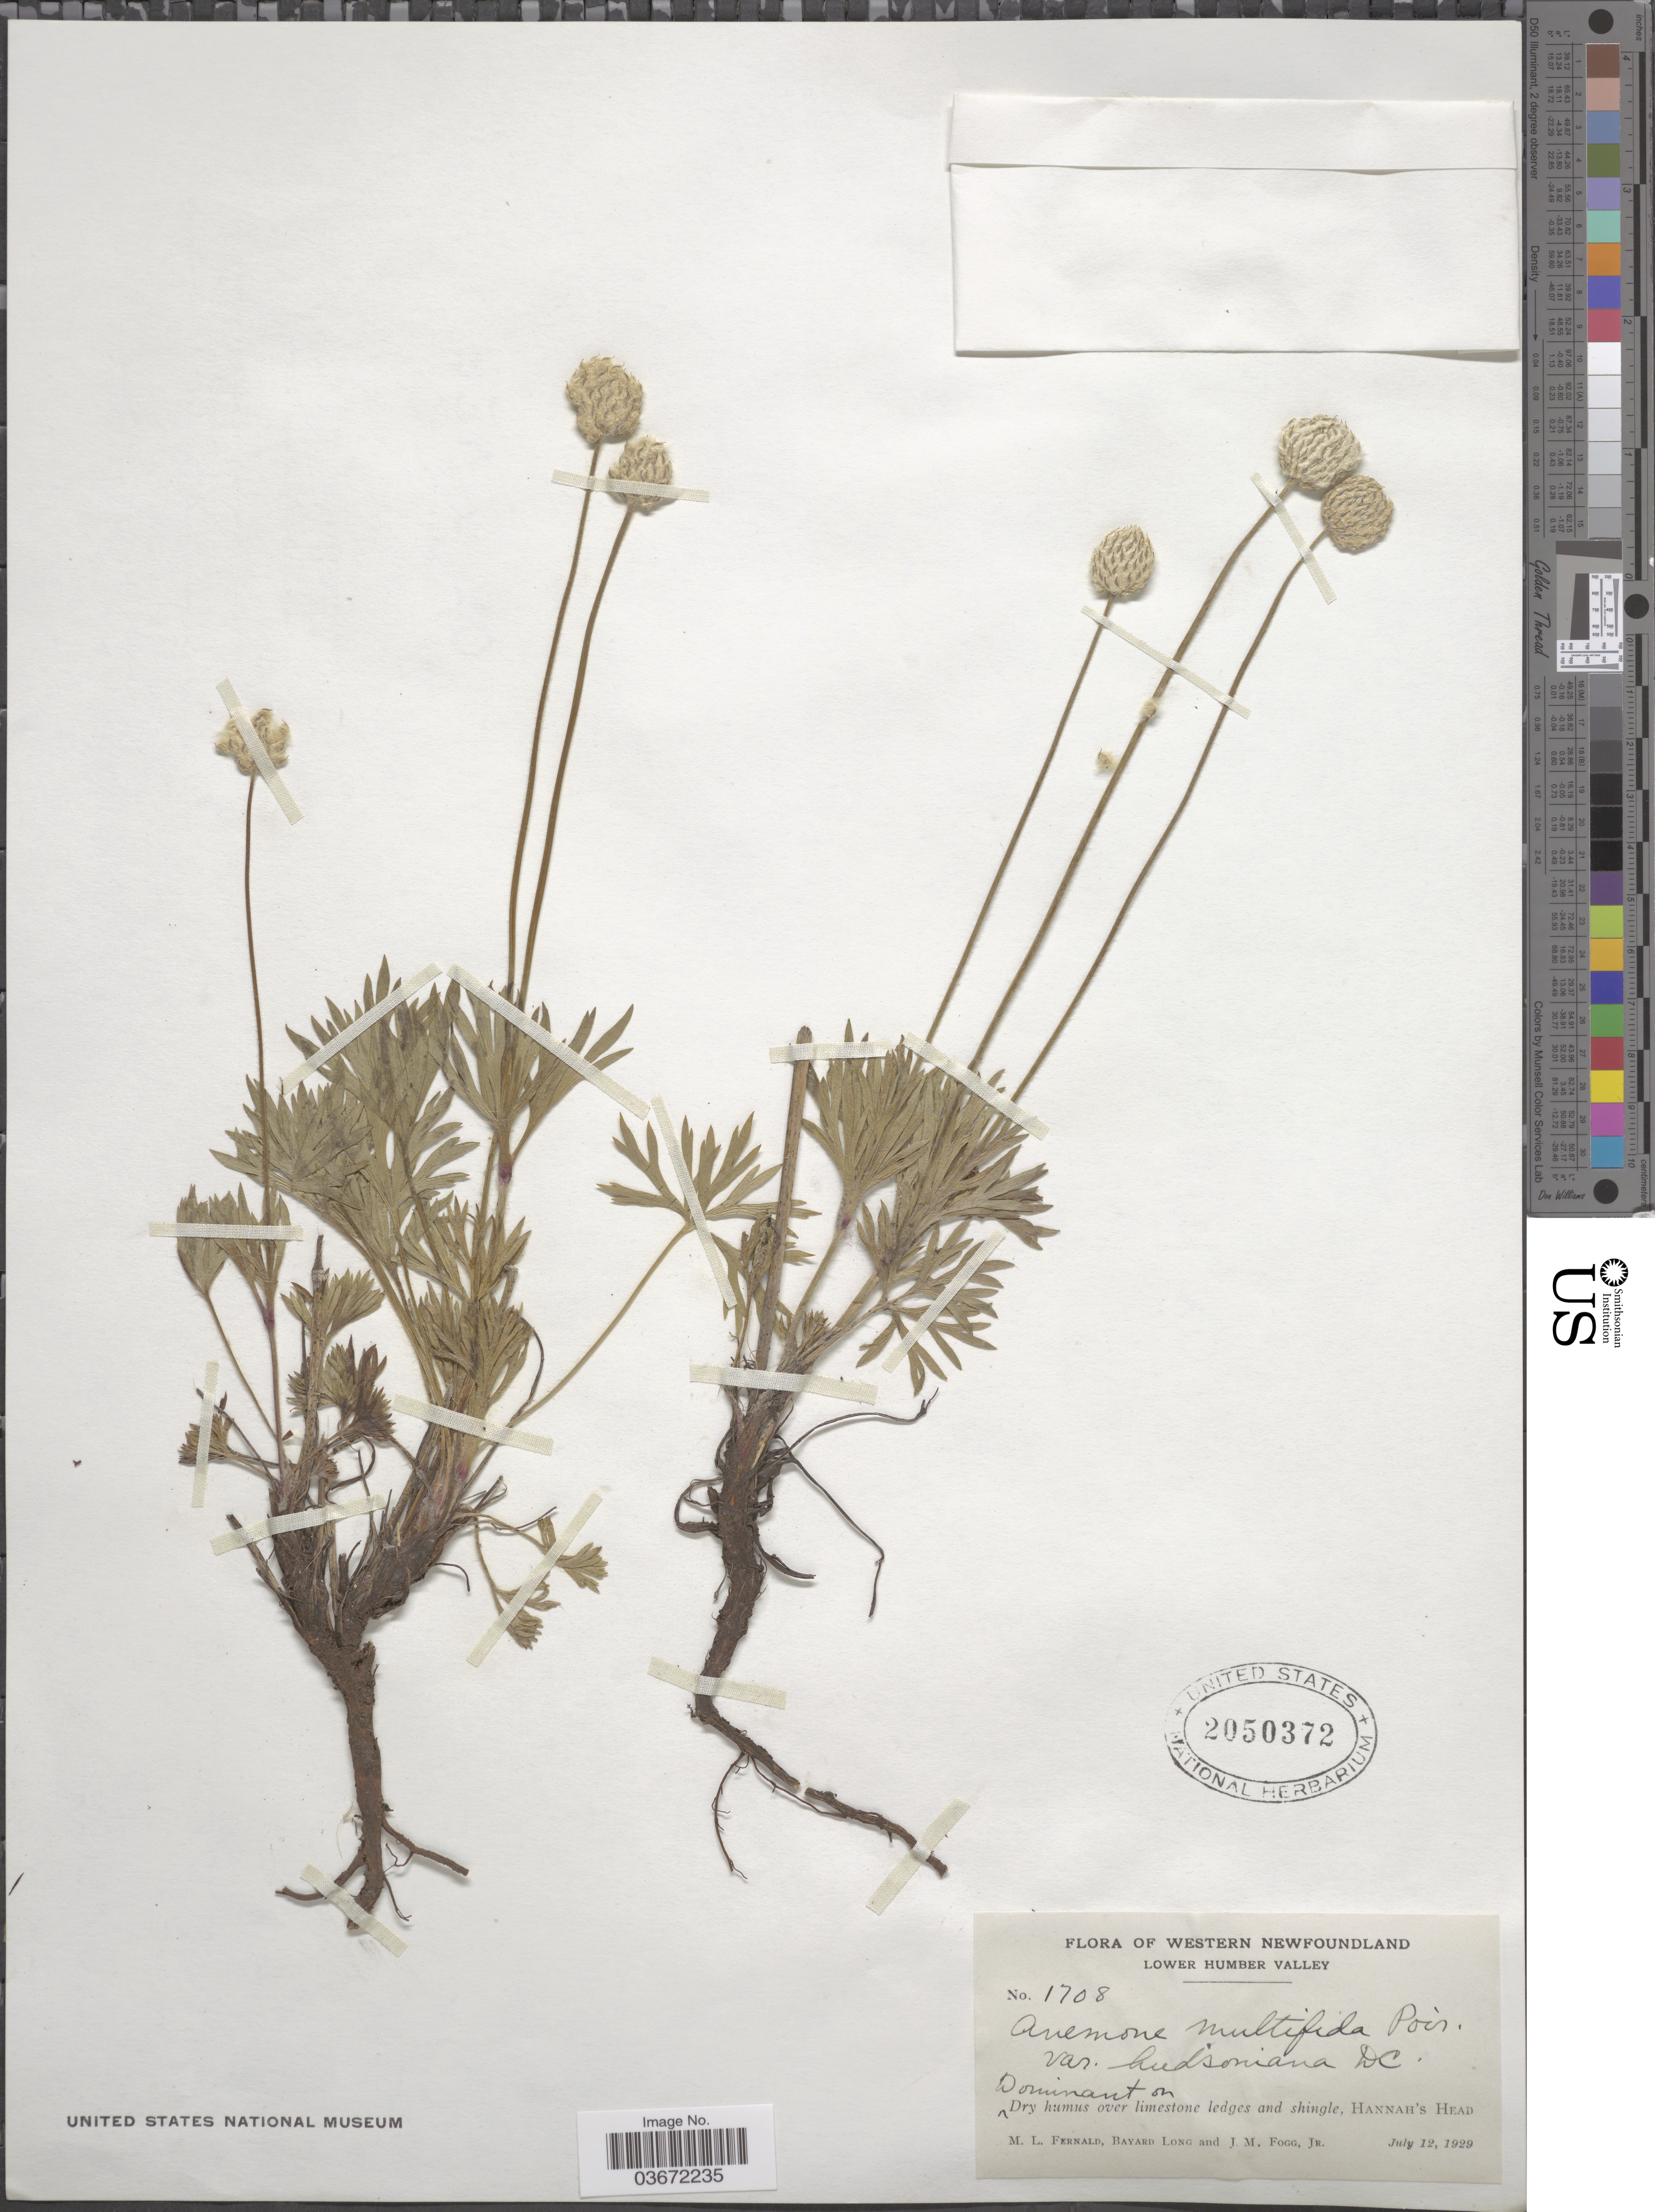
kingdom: Plantae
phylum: Tracheophyta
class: Magnoliopsida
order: Ranunculales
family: Ranunculaceae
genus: Anemone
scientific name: Anemone multifida var. hudsoniana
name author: DC.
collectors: M. L. Fernald, B. Long & J. Fogg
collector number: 1708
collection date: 1929-07-12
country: Canada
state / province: Newfoundland and Labrador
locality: Western Newfoundland. Lower Humber Valley. Hannah's Head.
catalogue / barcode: US 2050372